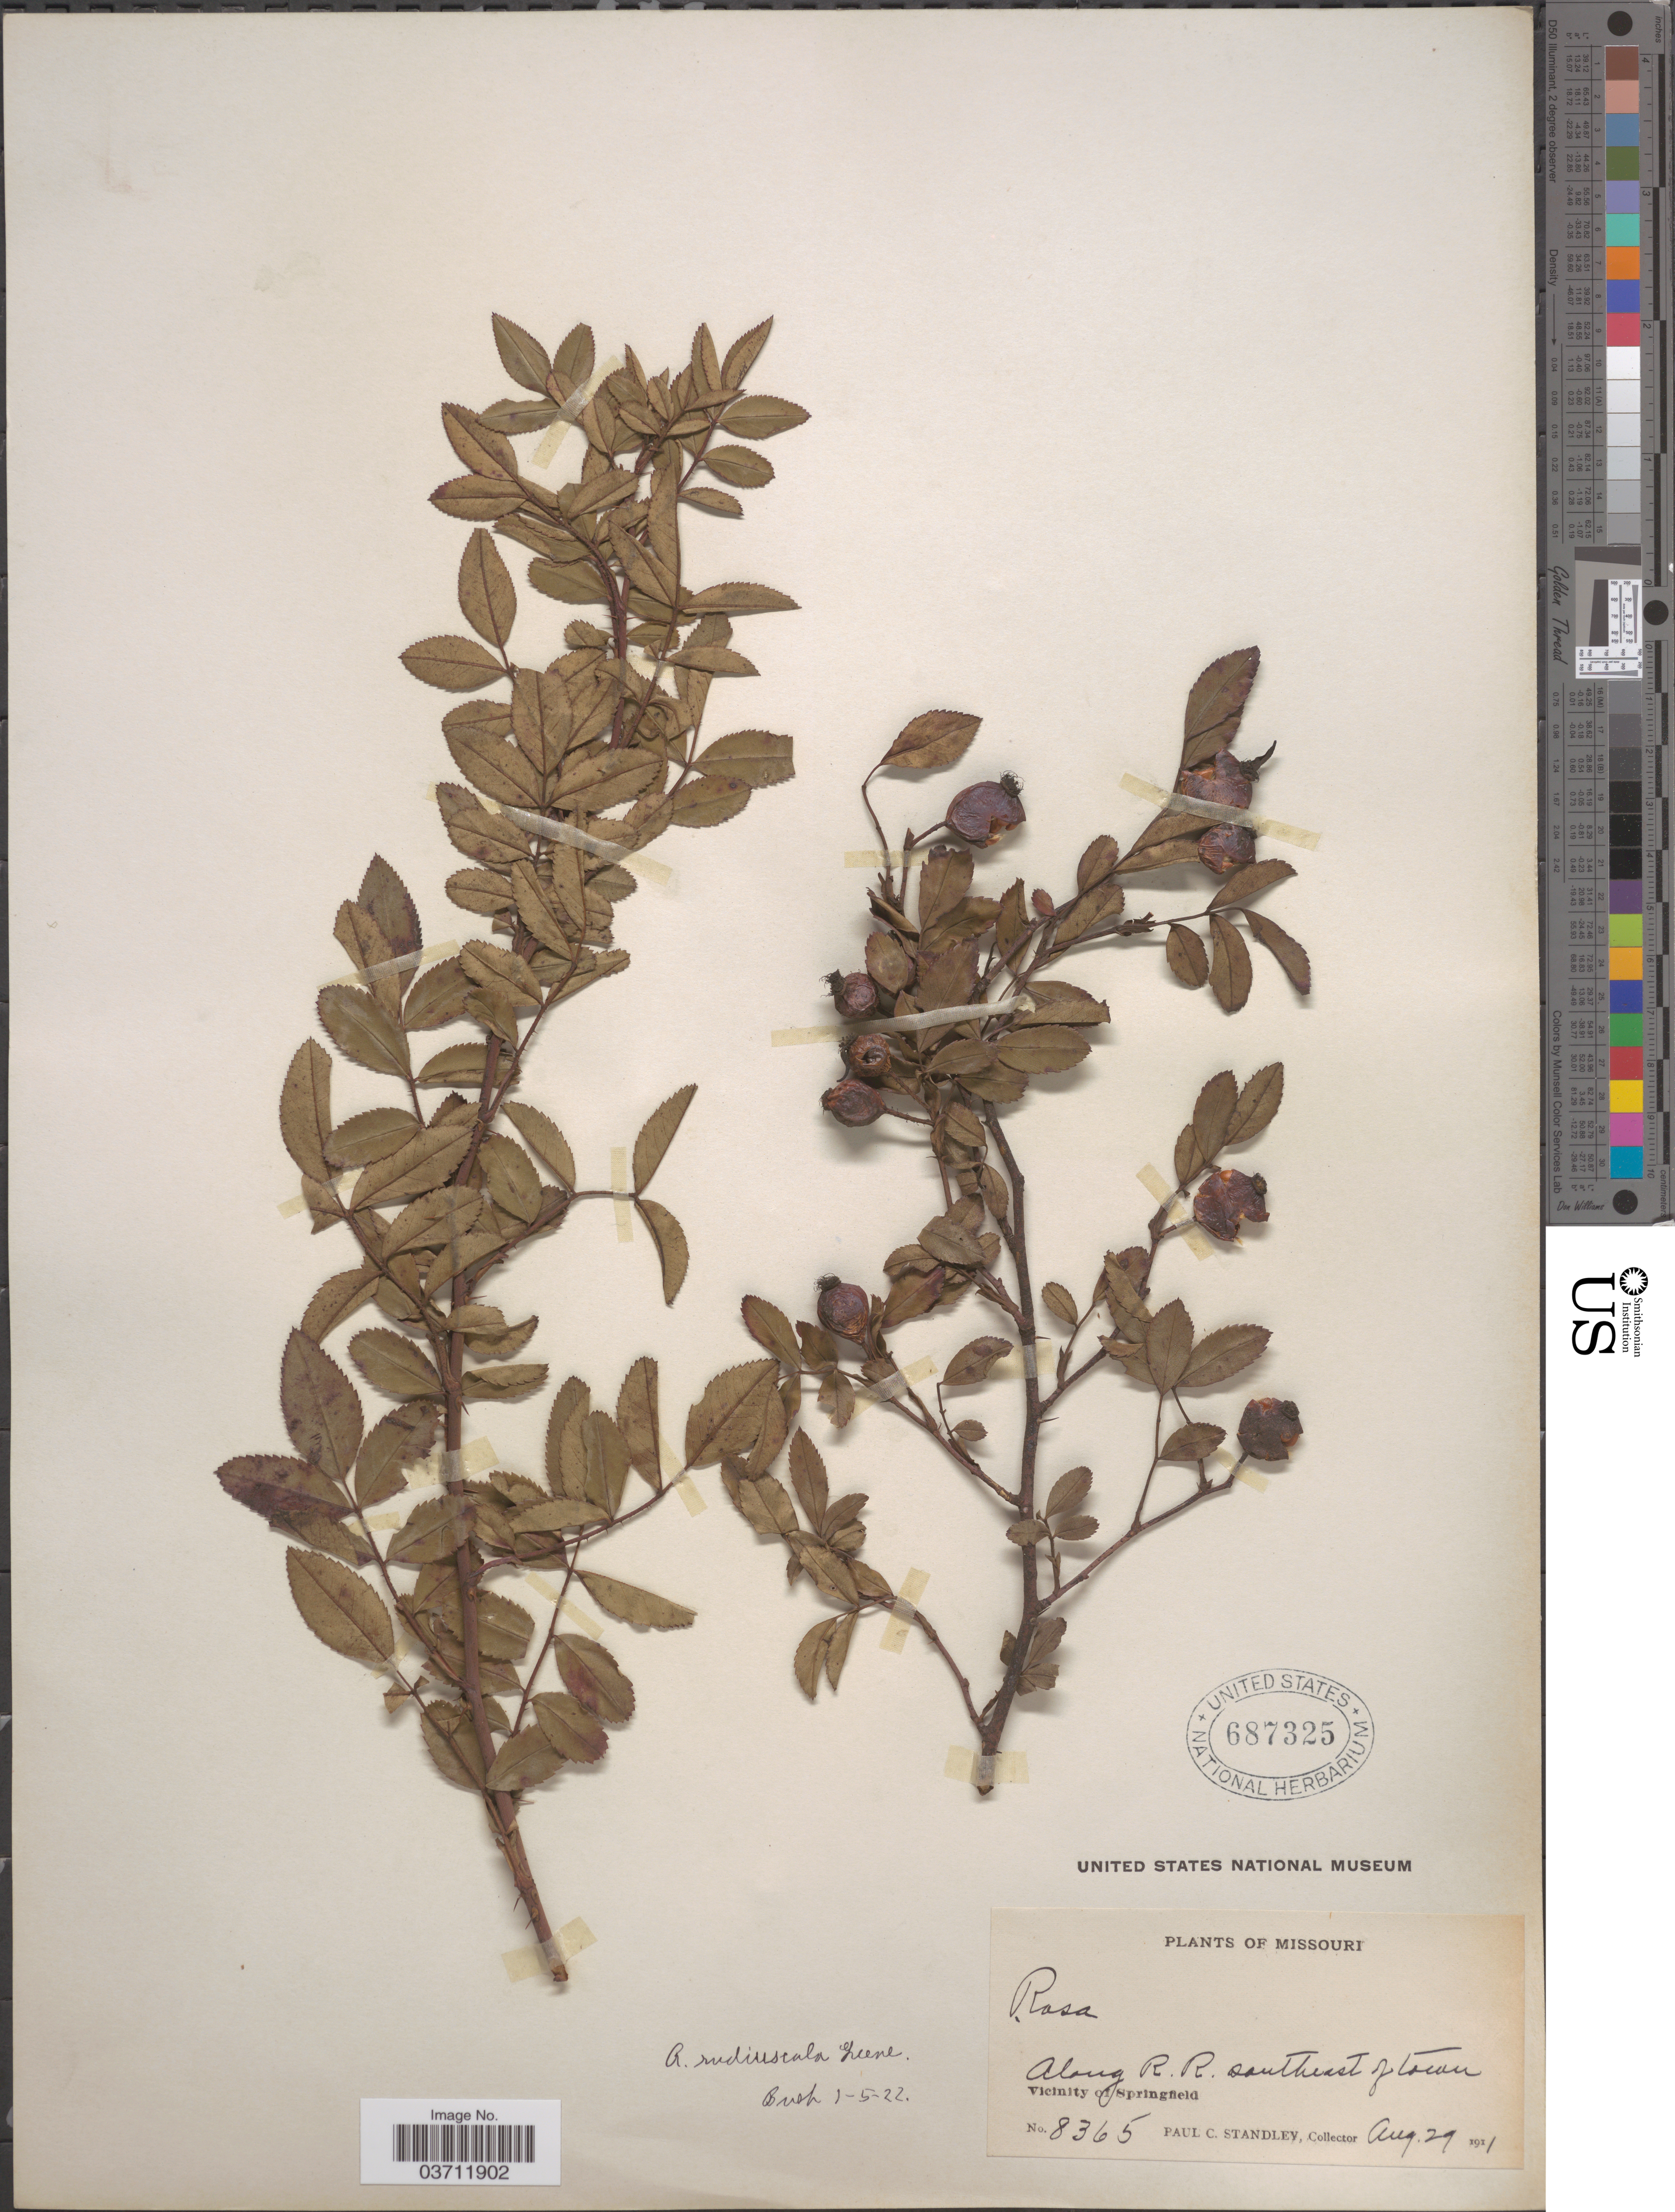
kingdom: Plantae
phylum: Tracheophyta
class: Magnoliopsida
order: Rosales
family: Rosaceae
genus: Rosa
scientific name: Rosa rudiuscula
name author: Greene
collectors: P. C. Standley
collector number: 8365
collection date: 1911-08-29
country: United States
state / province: Missouri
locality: Along R.R. southeast of town. Vicinity of Springfield.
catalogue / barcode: US 687325